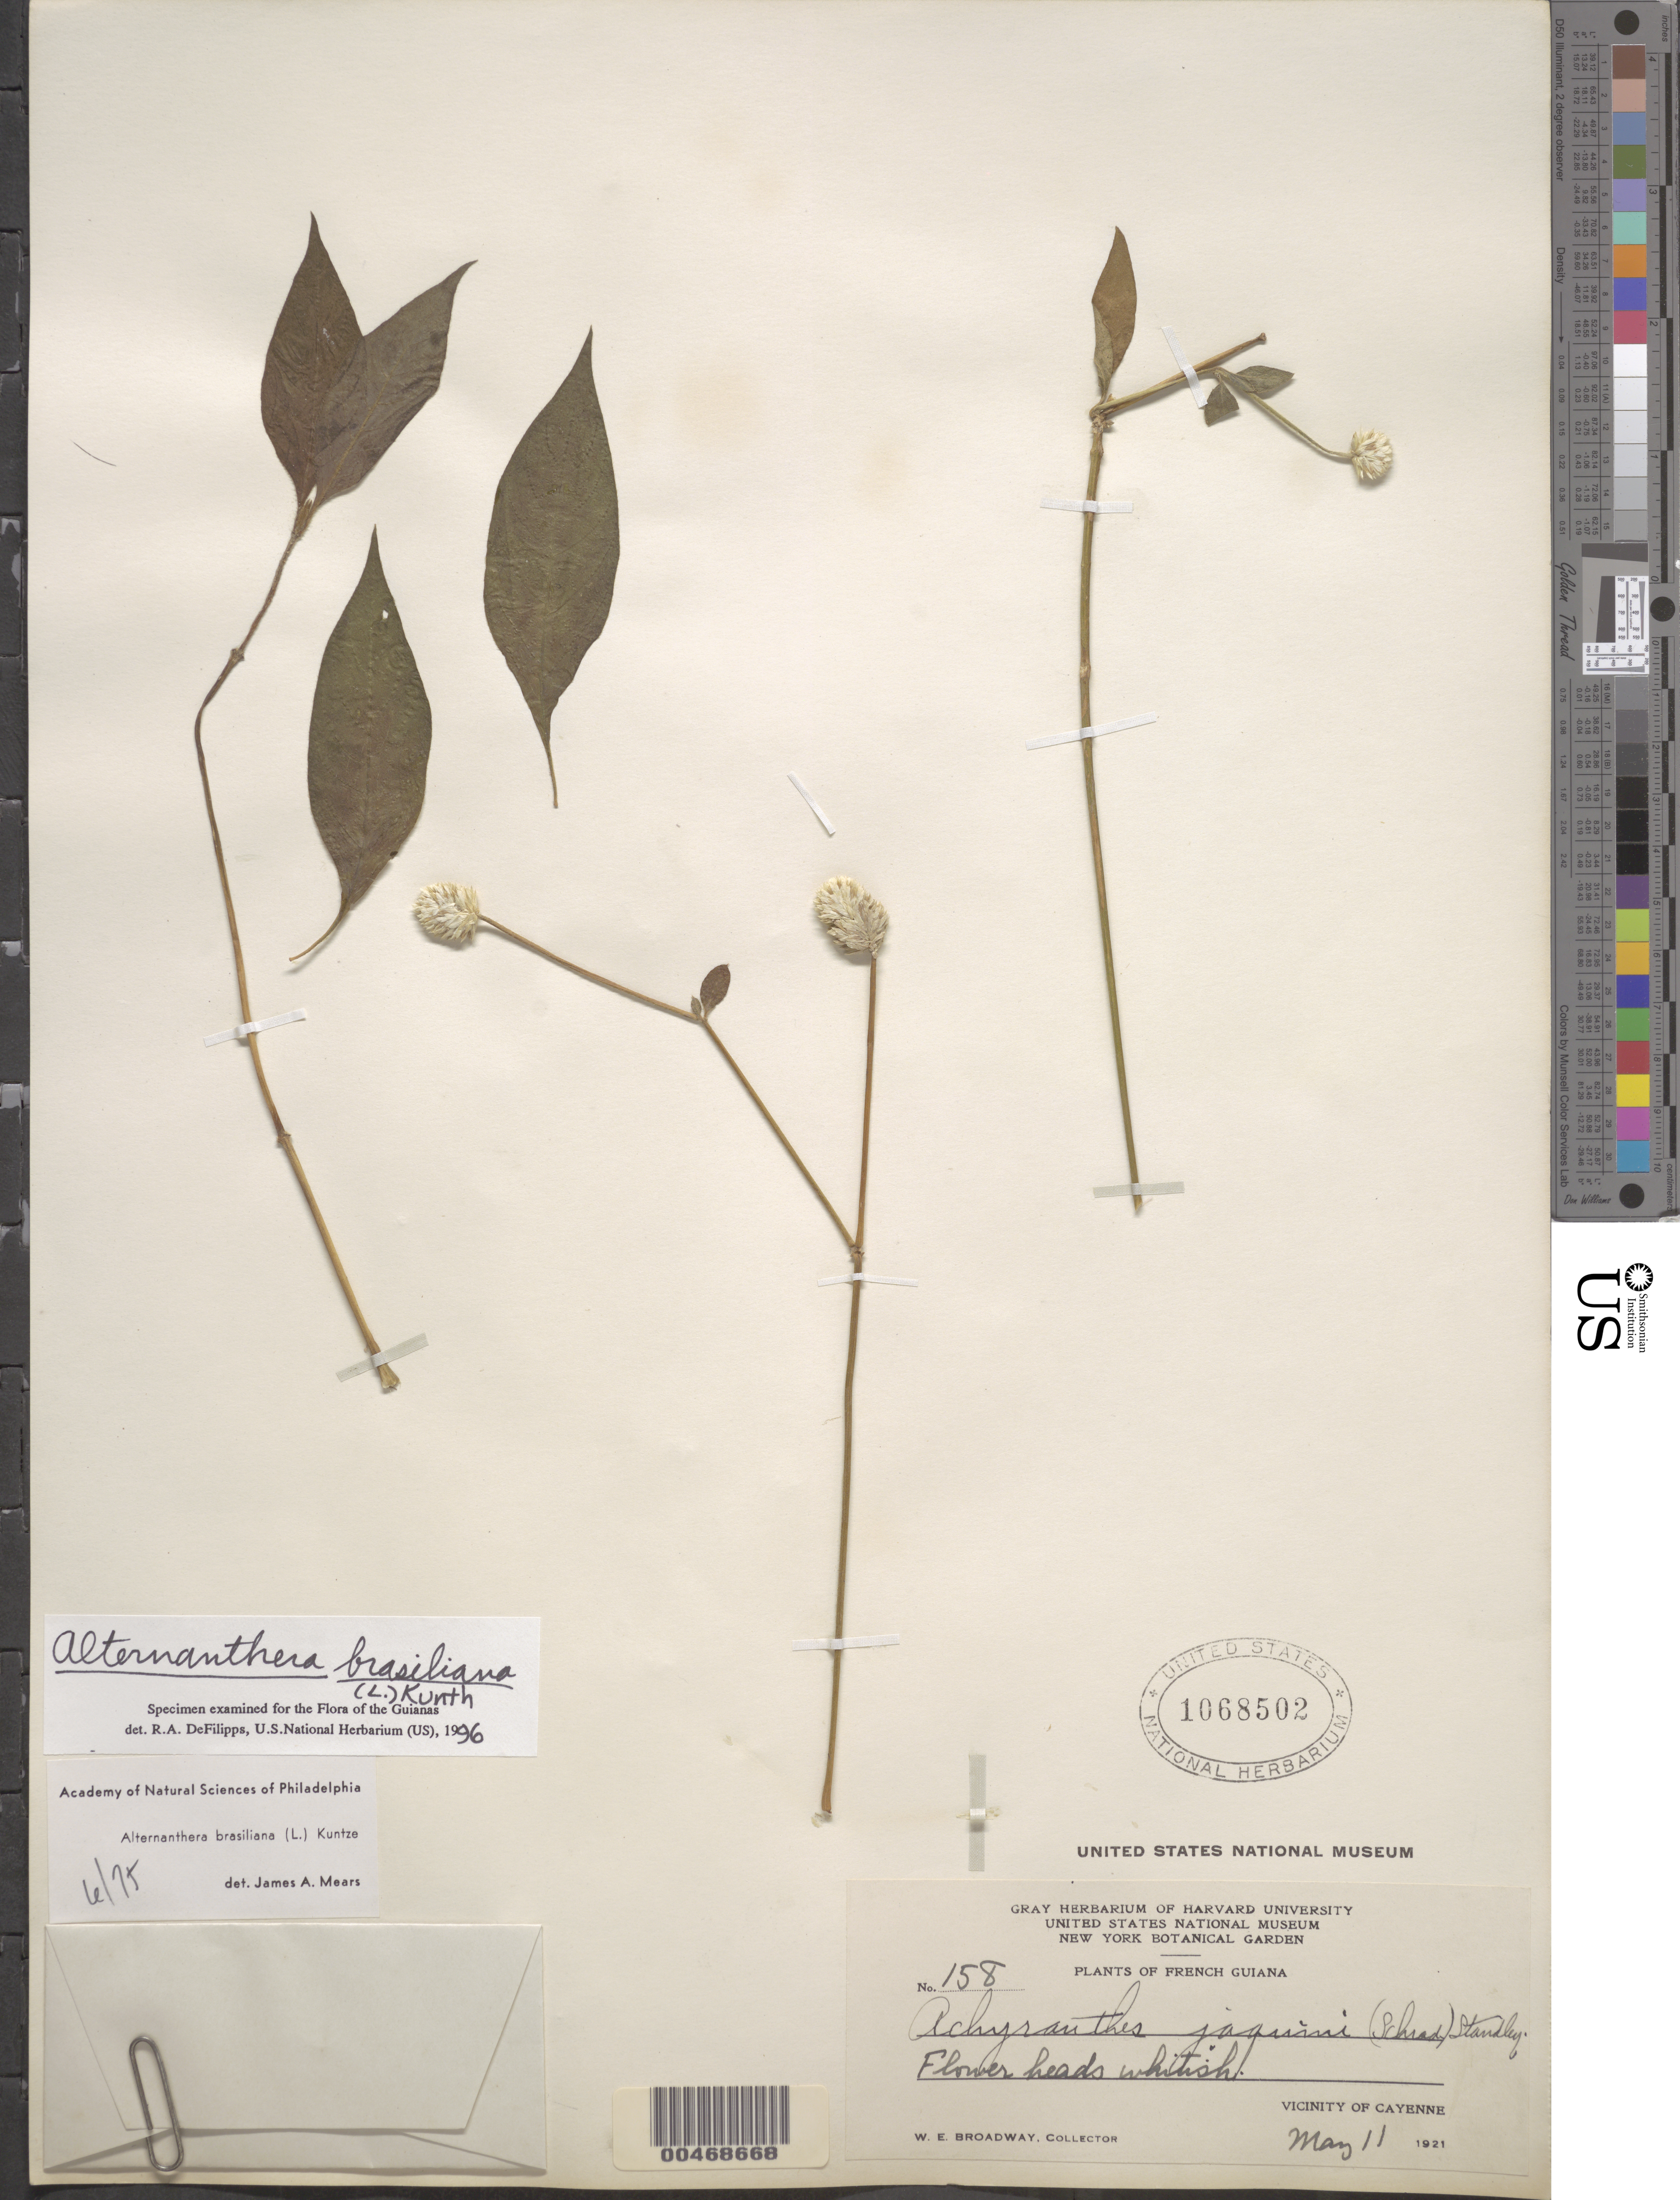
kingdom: Plantae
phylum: Tracheophyta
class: Magnoliopsida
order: Caryophyllales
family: Amaranthaceae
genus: Alternanthera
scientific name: Alternanthera brasiliana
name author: (L.) Kuntze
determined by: DeFilipps, R. A.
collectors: W. E. Broadway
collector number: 158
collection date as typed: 11-May-21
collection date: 1921-05-11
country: French Guiana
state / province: Cayenne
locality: Cayenne, vic.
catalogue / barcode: US 1068502